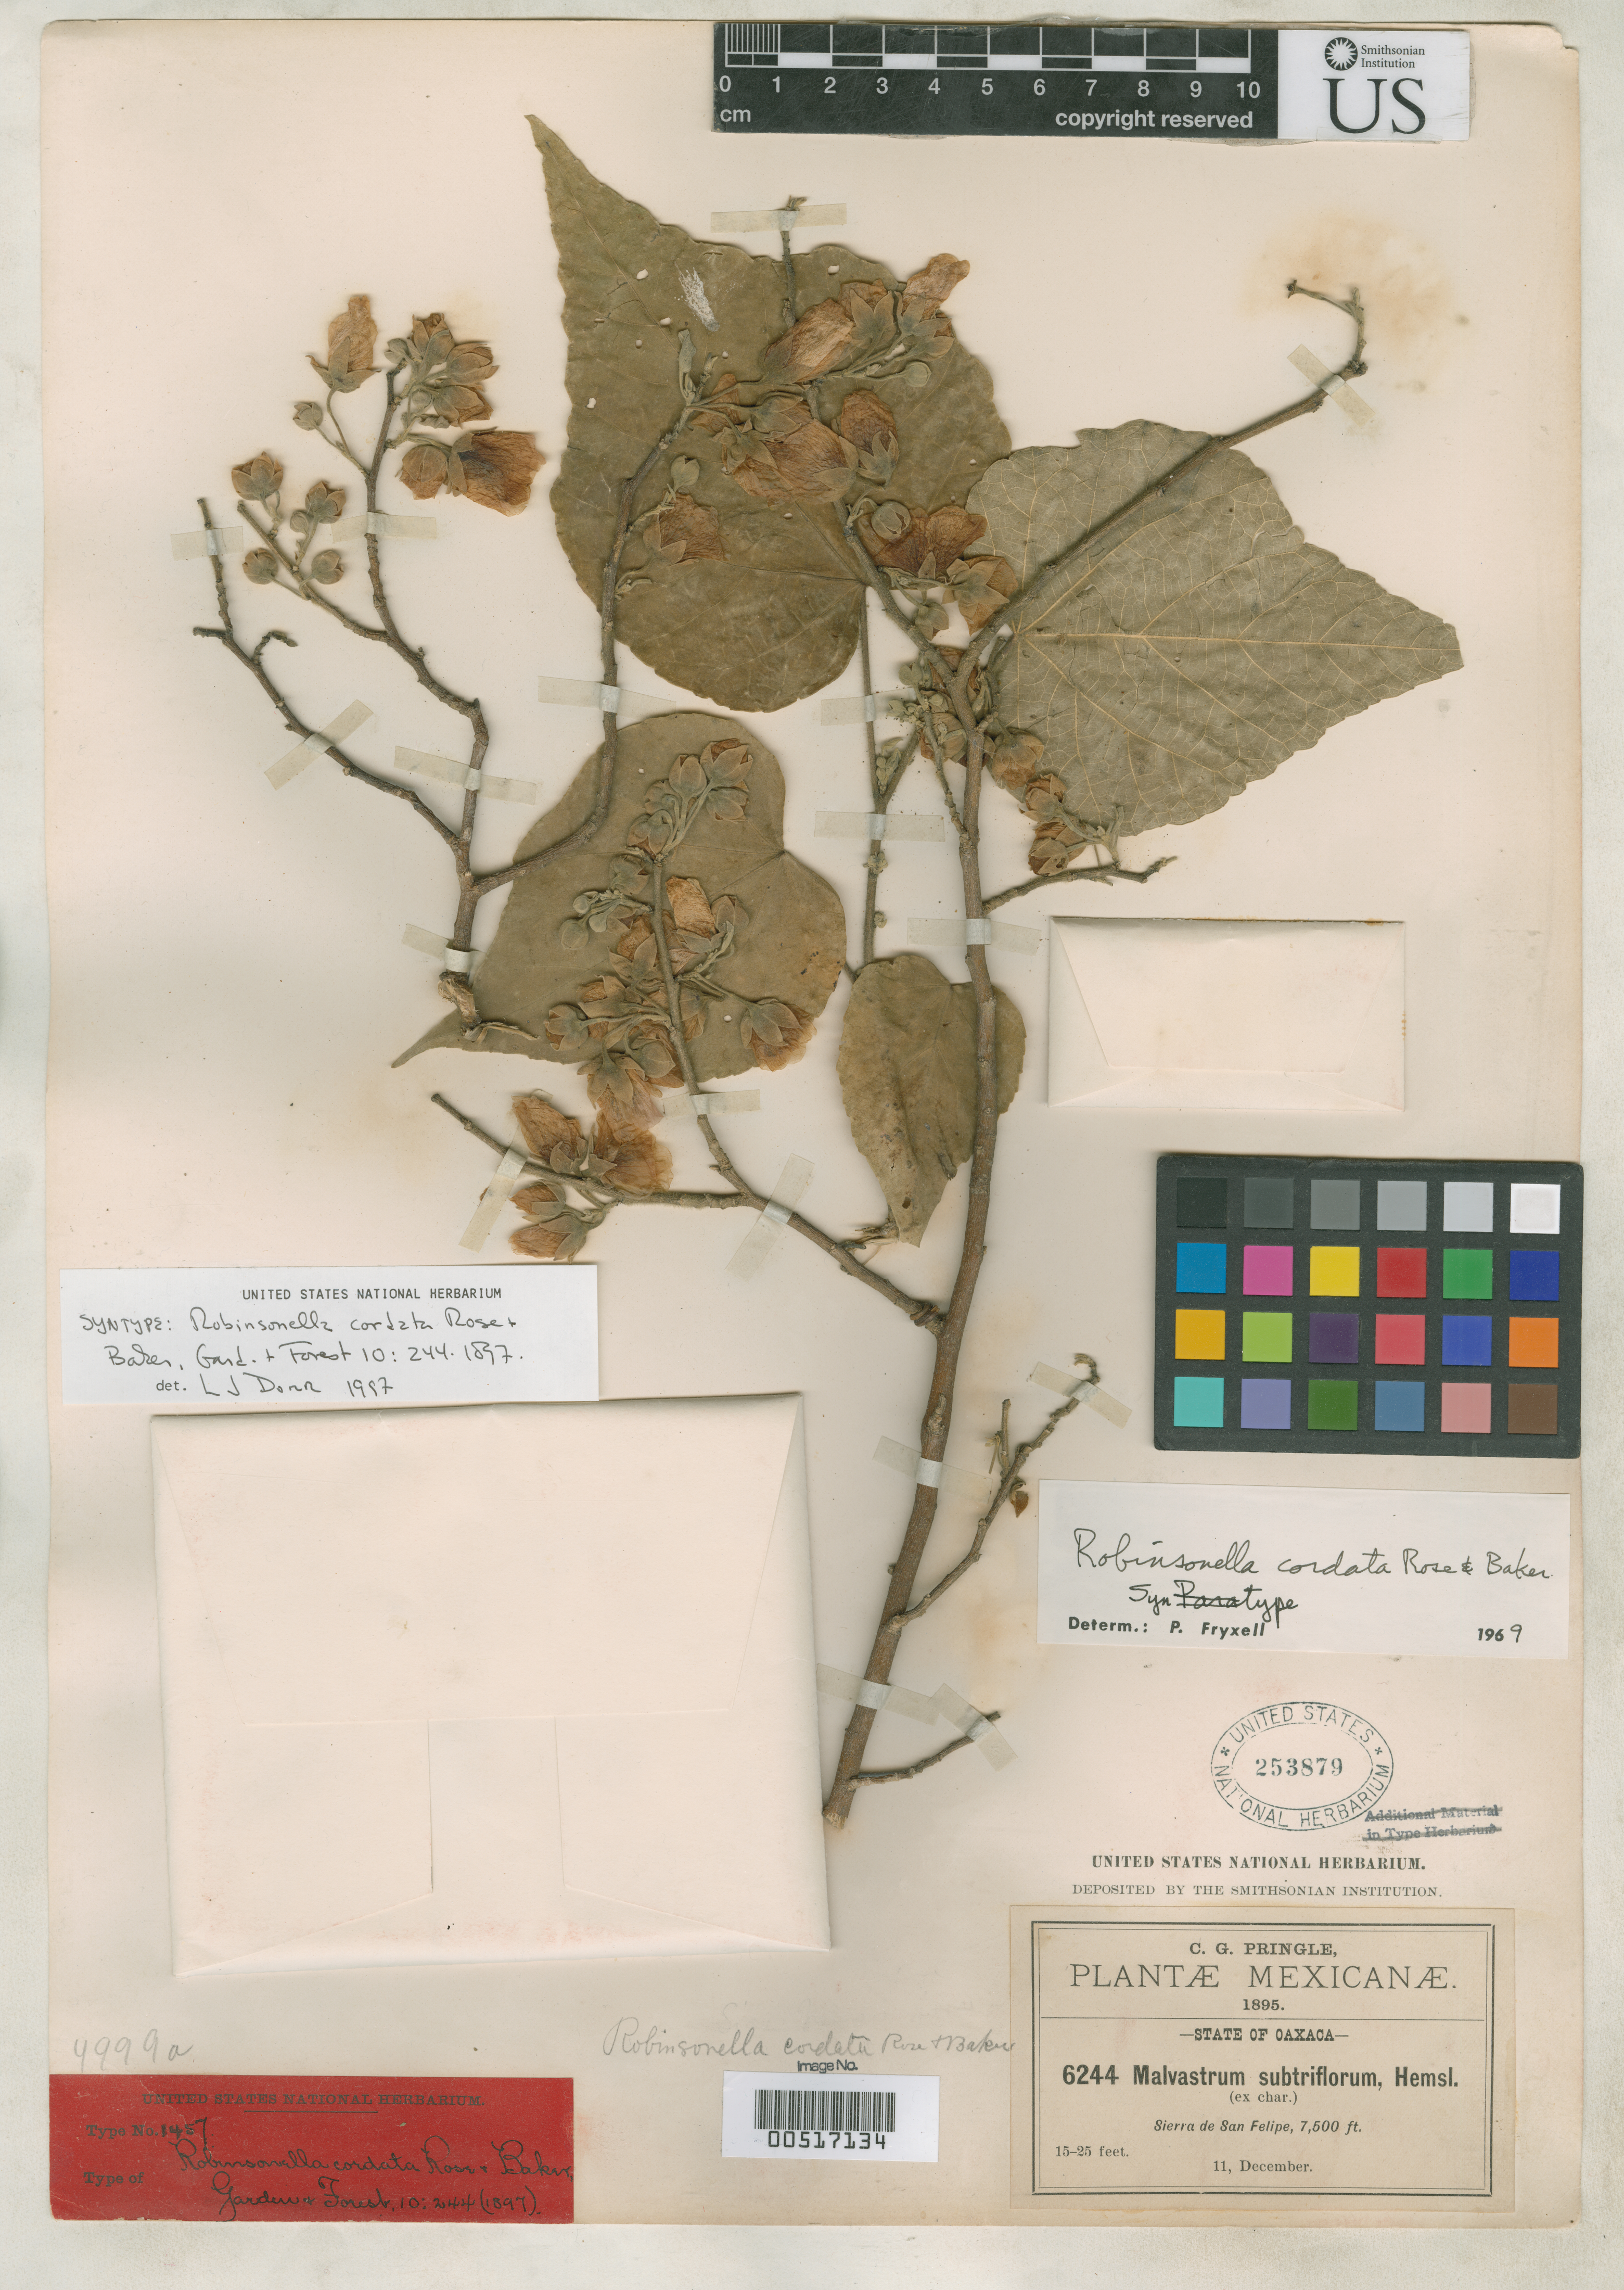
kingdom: Plantae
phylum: Tracheophyta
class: Magnoliopsida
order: Malvales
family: Malvaceae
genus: Robinsonella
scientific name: Robinsonella cordata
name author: Rose & Baker f.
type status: Syntype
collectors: C. G. Pringle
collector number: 6244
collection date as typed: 11 Dec 1895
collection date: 1895-12-11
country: Mexico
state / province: Oaxaca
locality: Sierra de San Felipe.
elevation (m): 2286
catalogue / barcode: US 253879